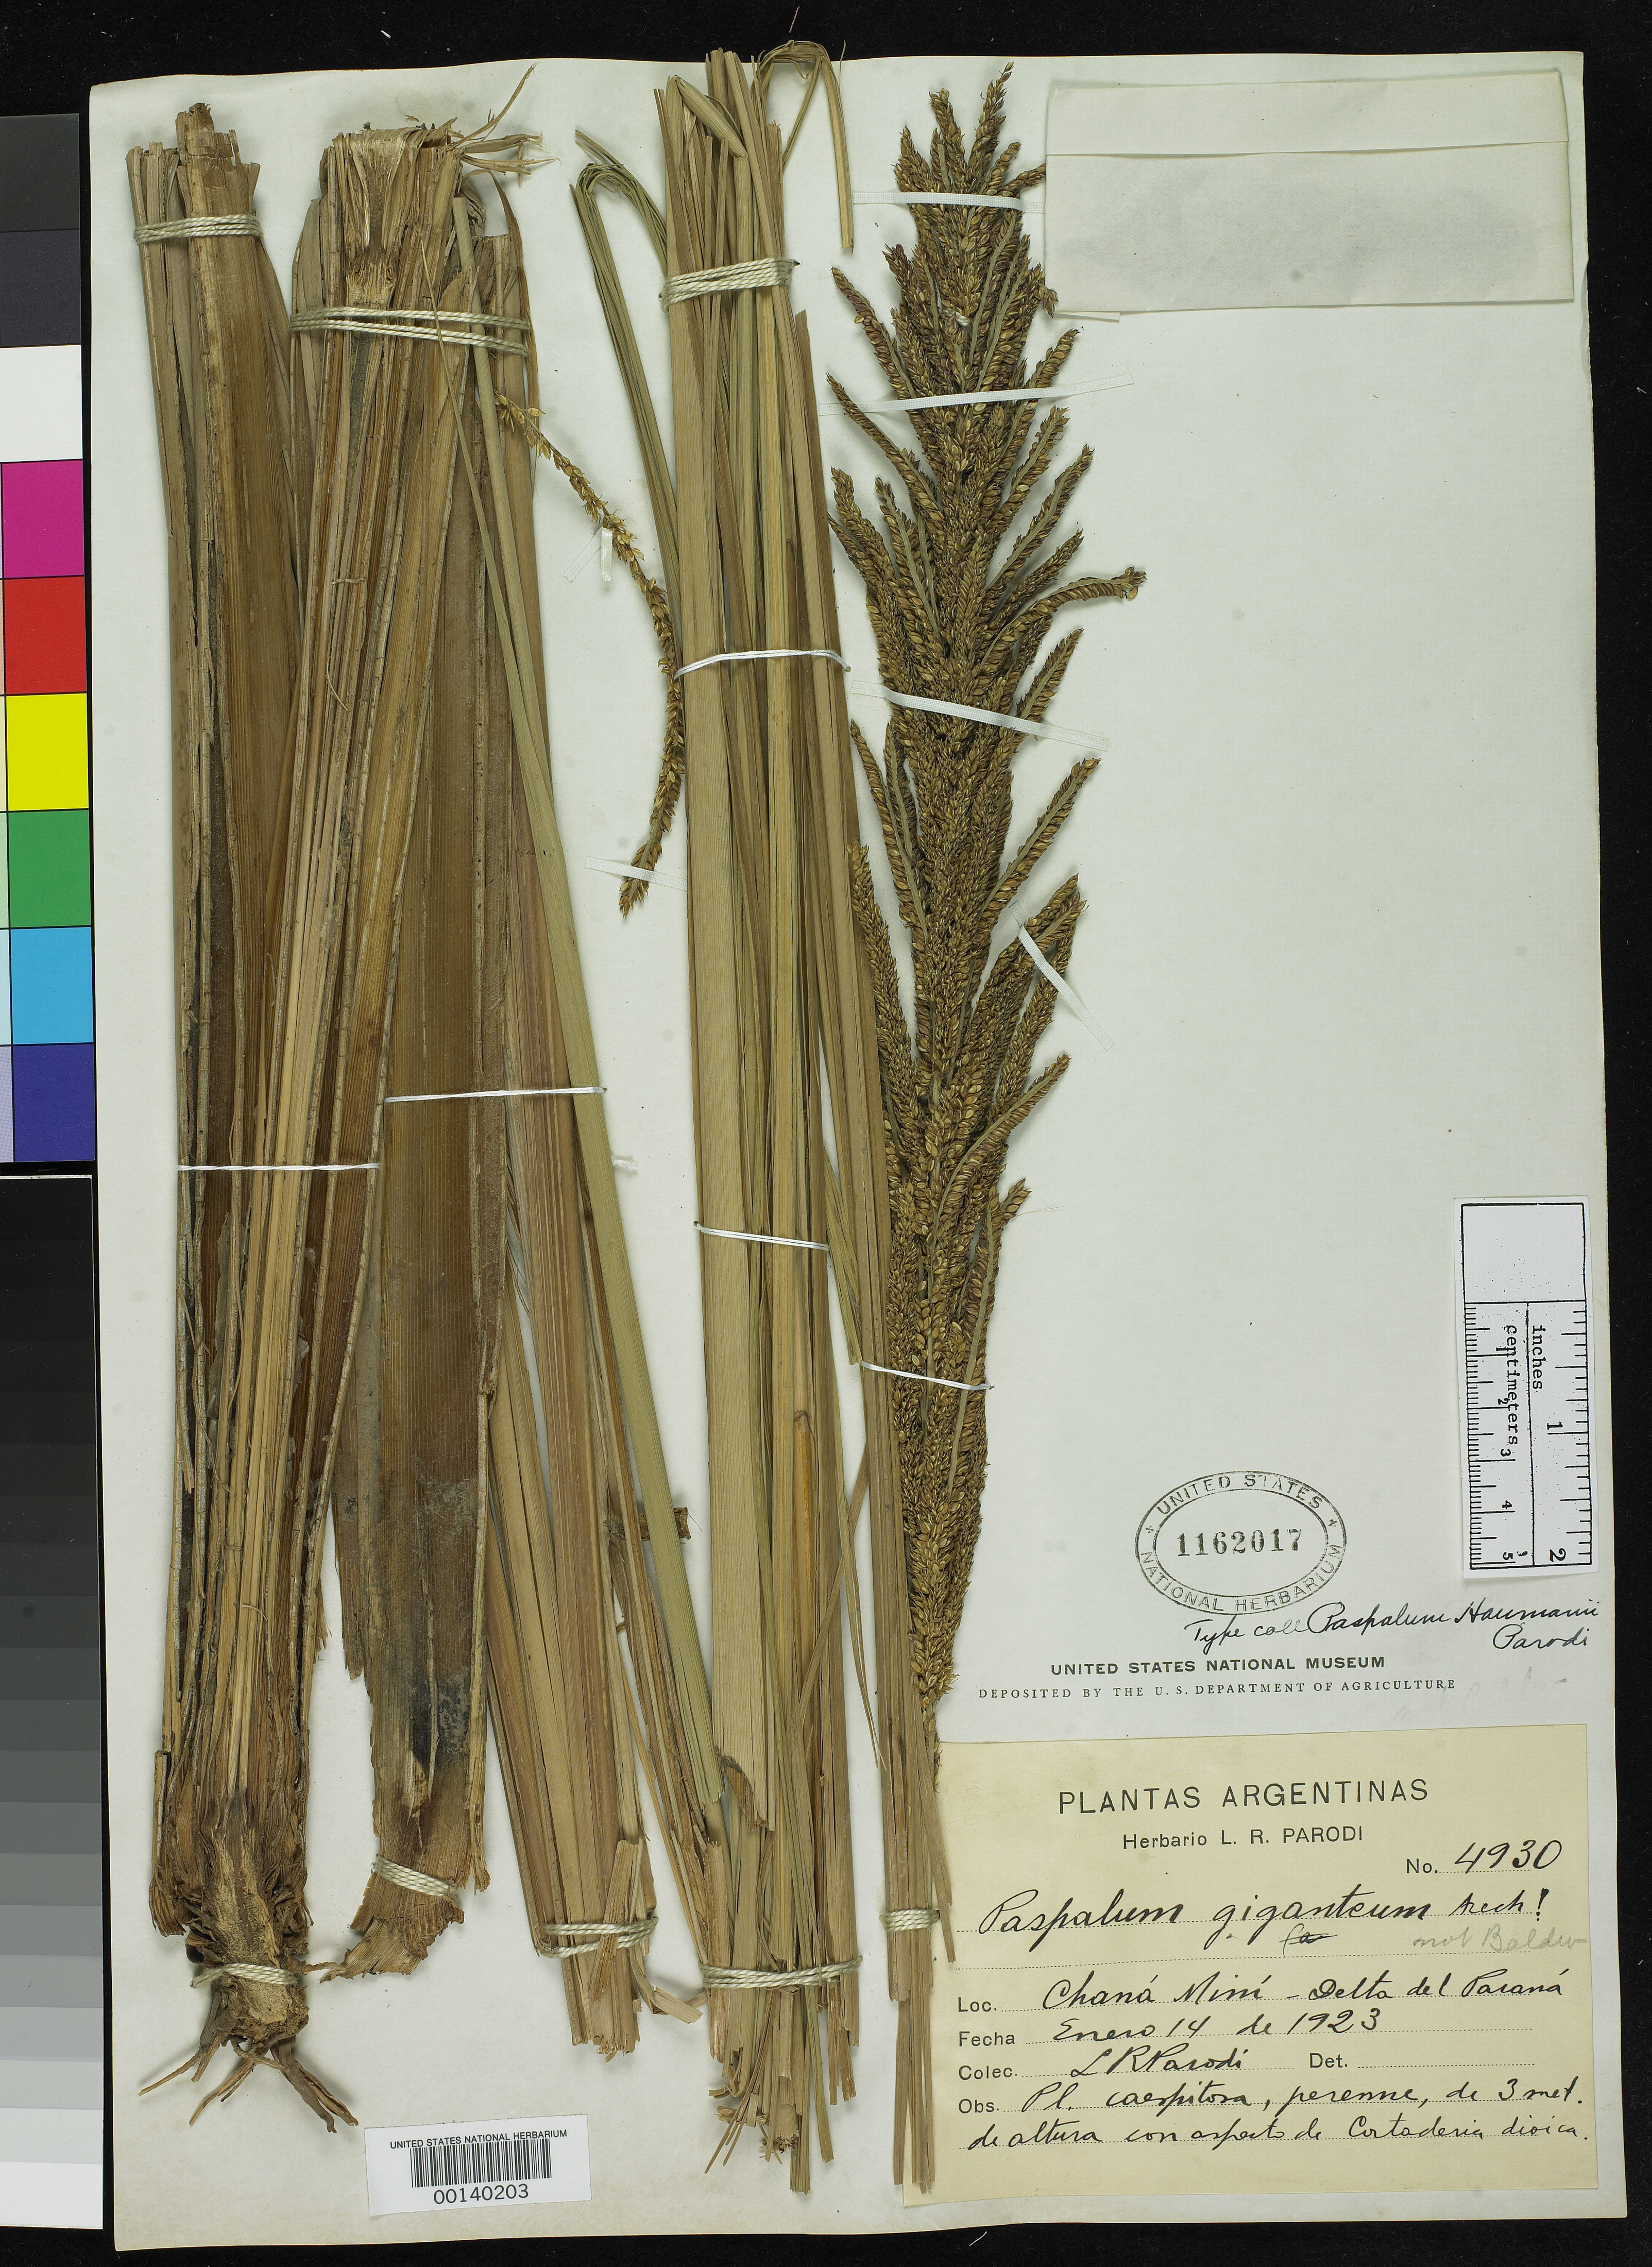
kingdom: Plantae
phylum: Tracheophyta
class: Liliopsida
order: Poales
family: Poaceae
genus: Paspalum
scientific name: Paspalum haumanii var. genuinum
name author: Parodi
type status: Isotype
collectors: L. R. Parodi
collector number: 4930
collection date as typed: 14 Jan 1923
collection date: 1923-01-14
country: Argentina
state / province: Buenos Aires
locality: Chana Mini (Delta del Rio Parana).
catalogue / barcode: US 1162017